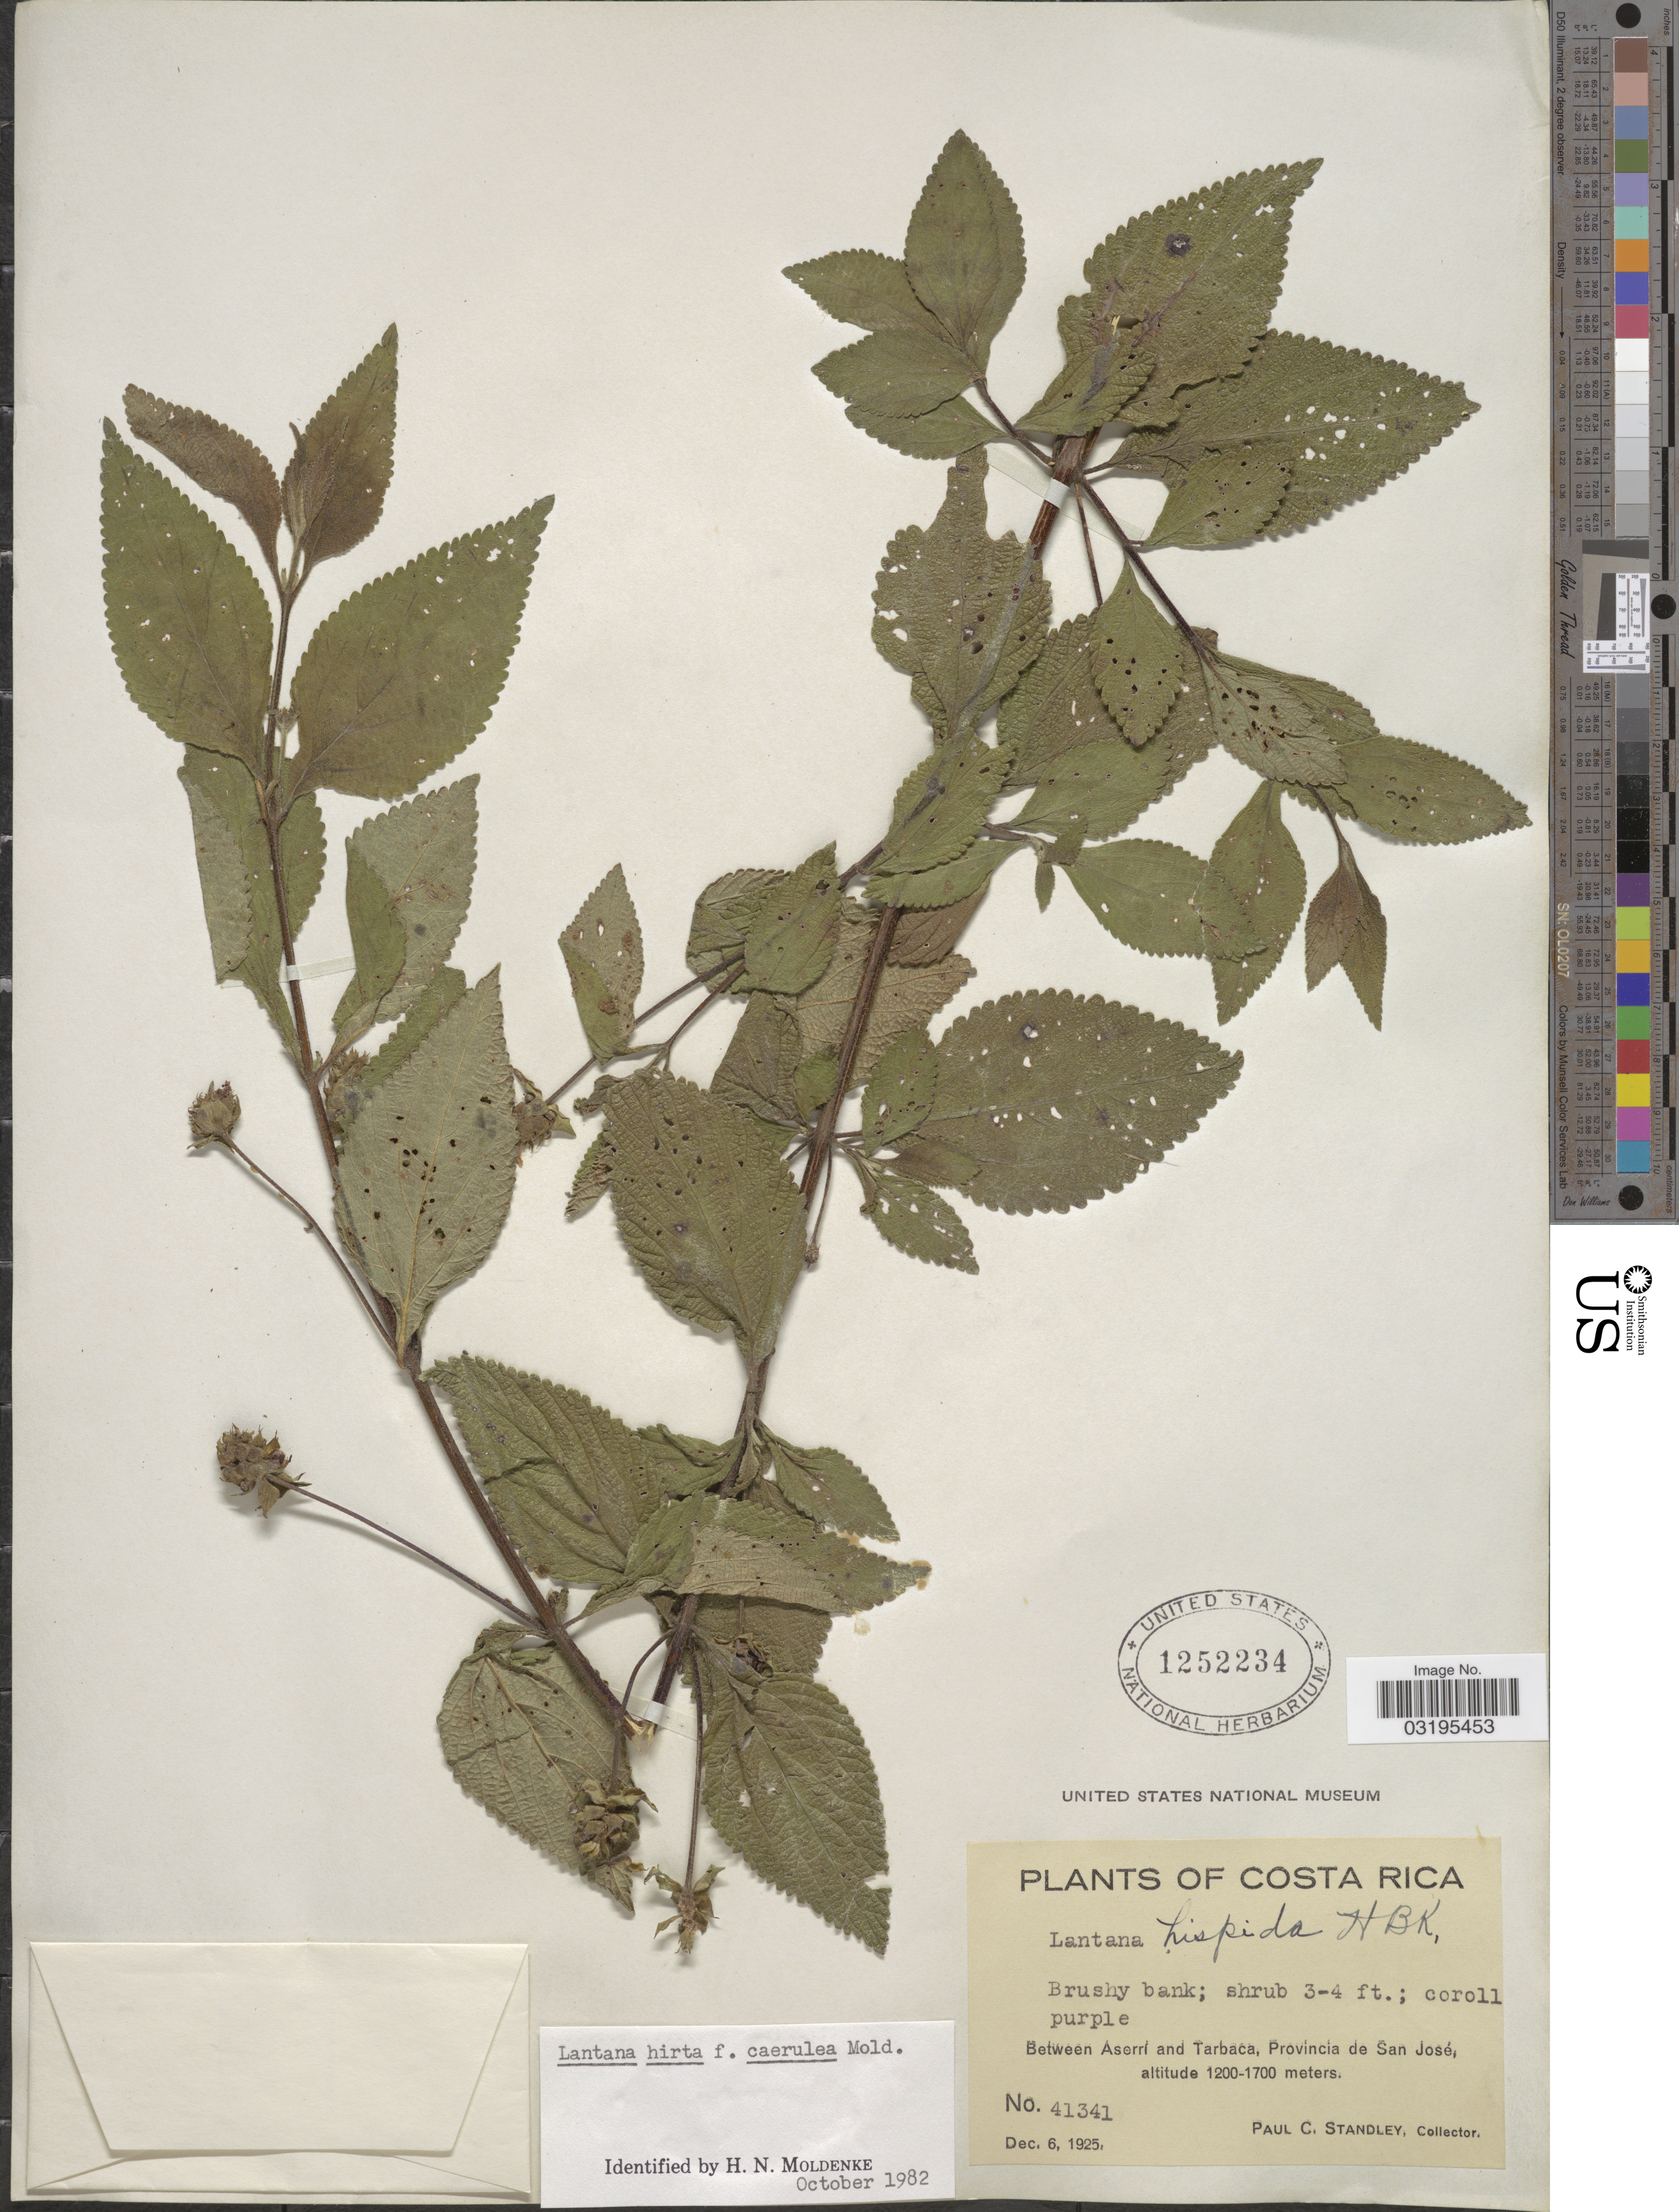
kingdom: Plantae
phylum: Tracheophyta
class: Magnoliopsida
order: Lamiales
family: Verbenaceae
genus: Lantana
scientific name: Lantana hirta f. caerulea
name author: Moldenke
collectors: P. C. Standley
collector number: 41341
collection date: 1925-12-06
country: Costa Rica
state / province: San José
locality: Between Aserrí and Tarbaca.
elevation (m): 1200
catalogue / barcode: US 1252234